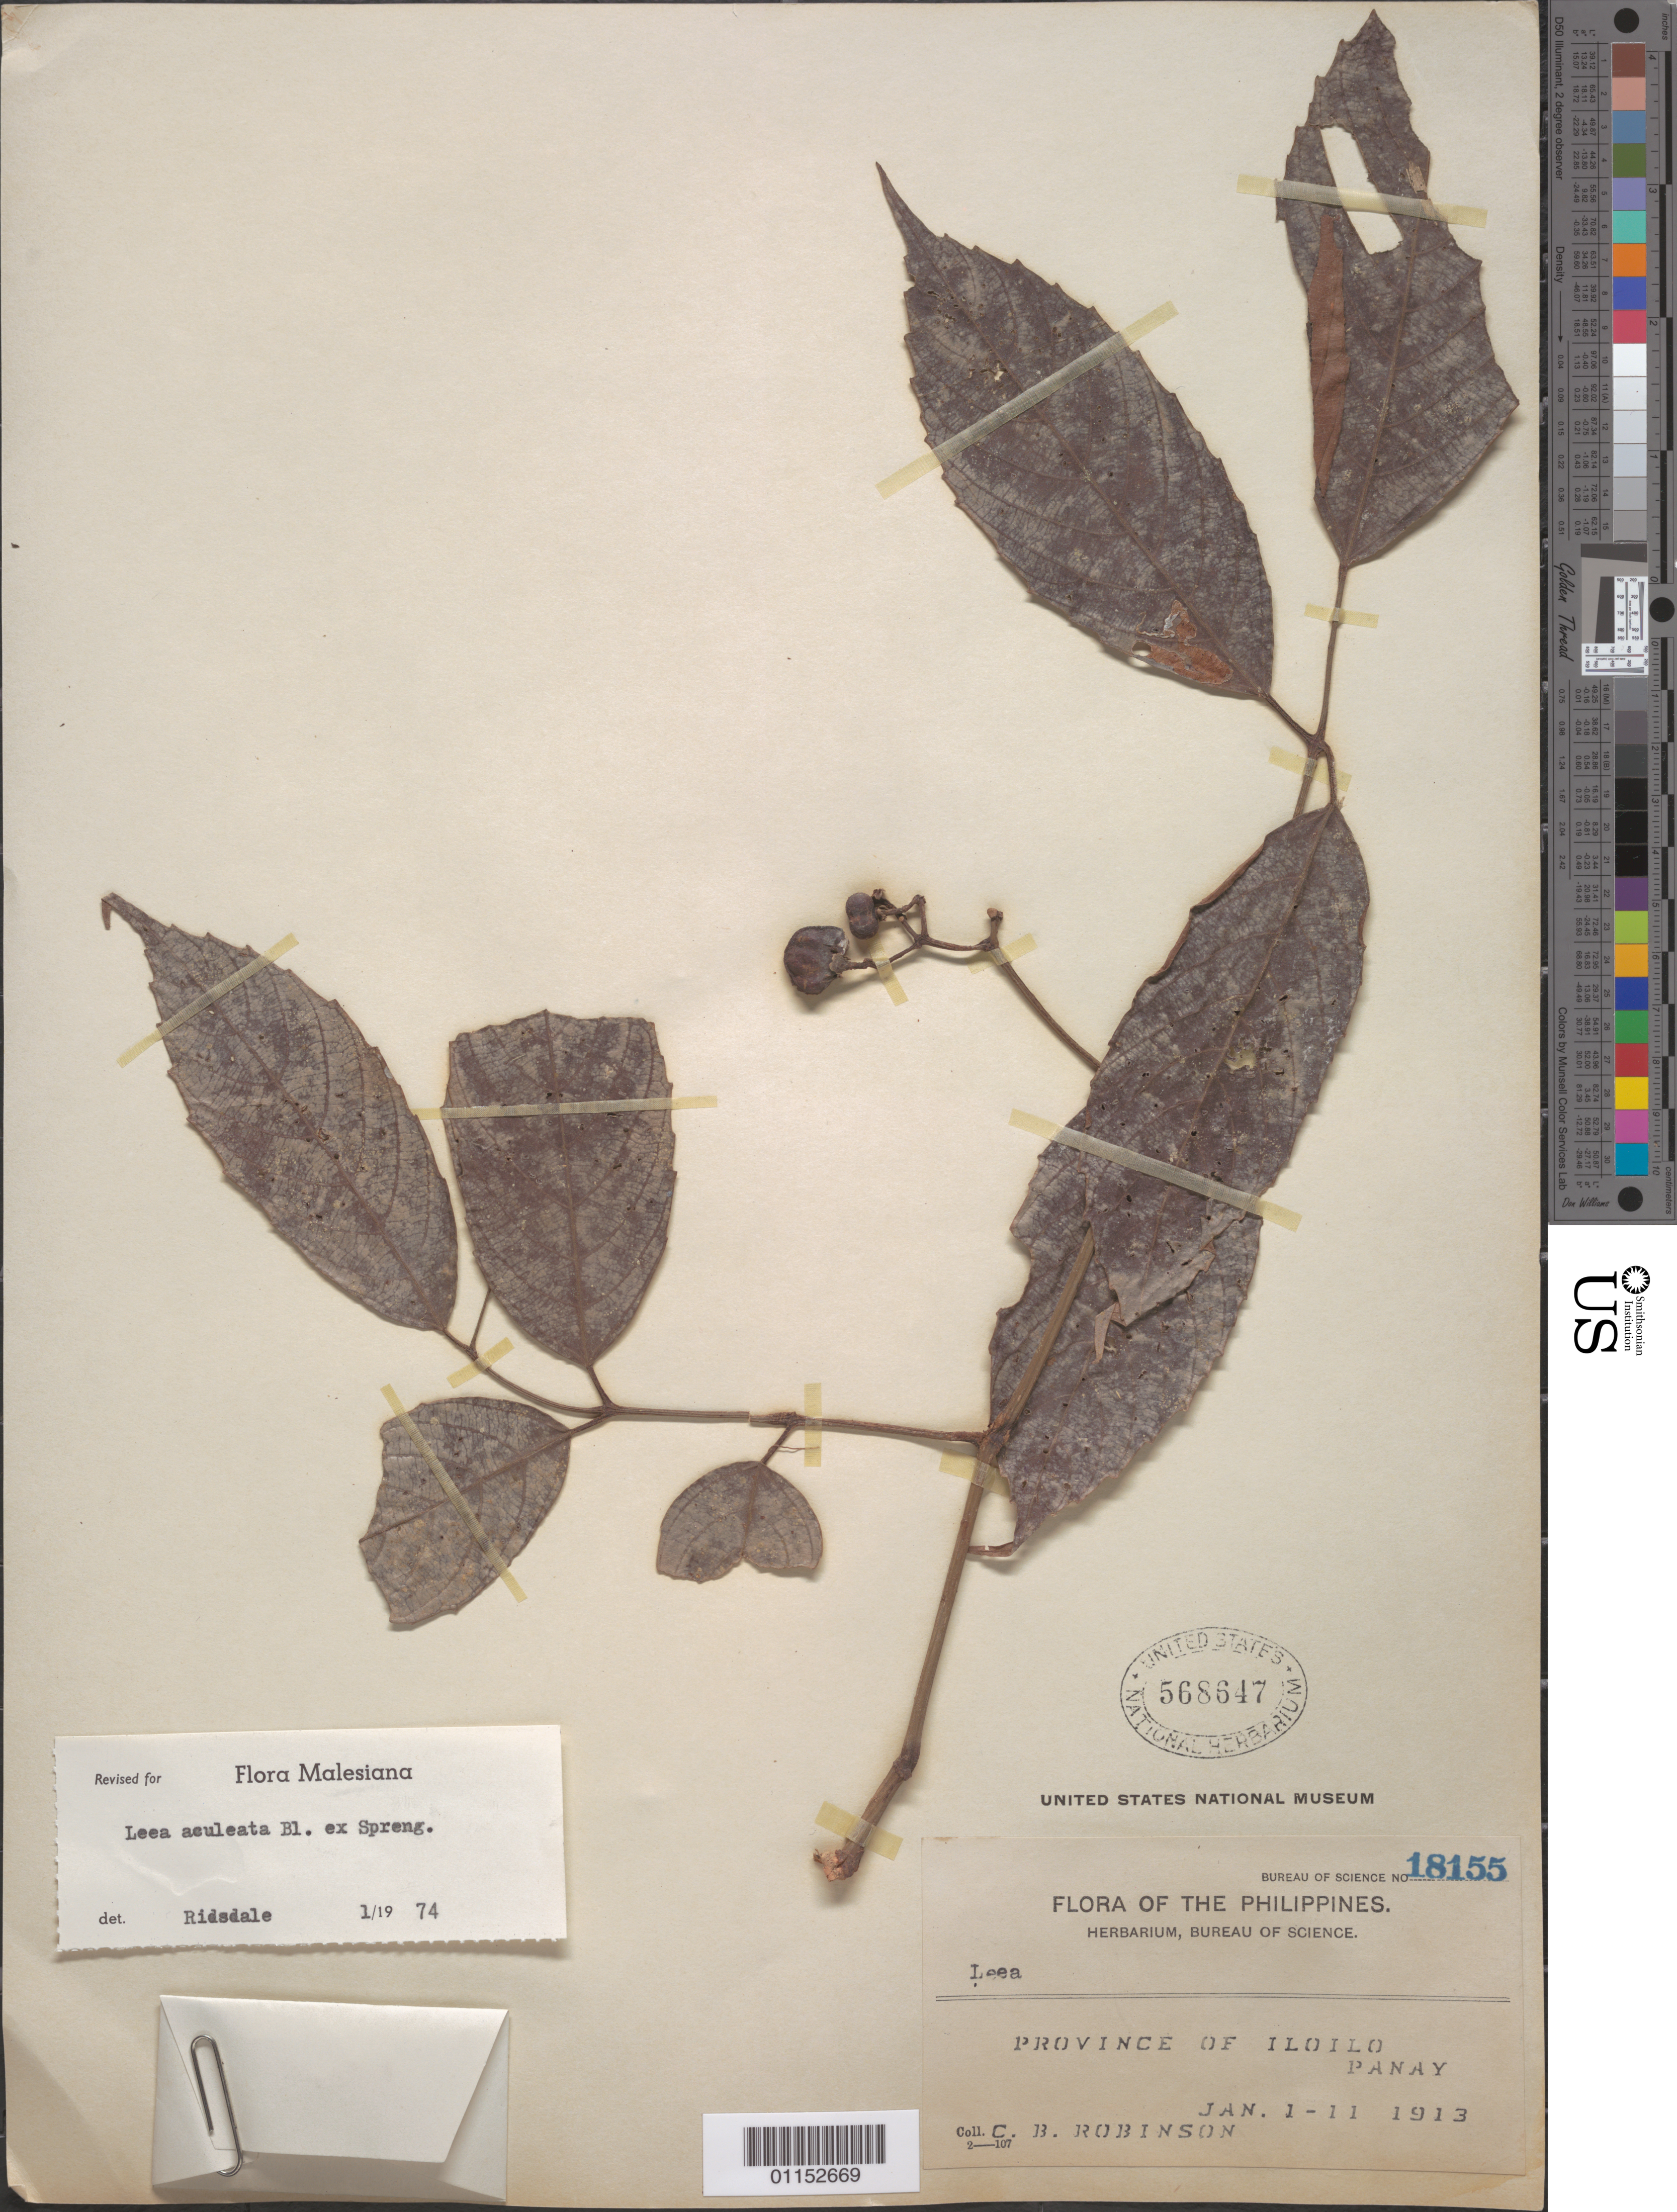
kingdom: Plantae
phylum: Tracheophyta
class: Magnoliopsida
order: Vitales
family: Vitaceae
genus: Leea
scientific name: Leea aculeata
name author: Blume ex Spreng.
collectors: C. Robinson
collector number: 18155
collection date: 1913-01-01/1913-01-11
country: Philippines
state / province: Western Visayas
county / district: Iloilo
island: Panay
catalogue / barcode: US 568647